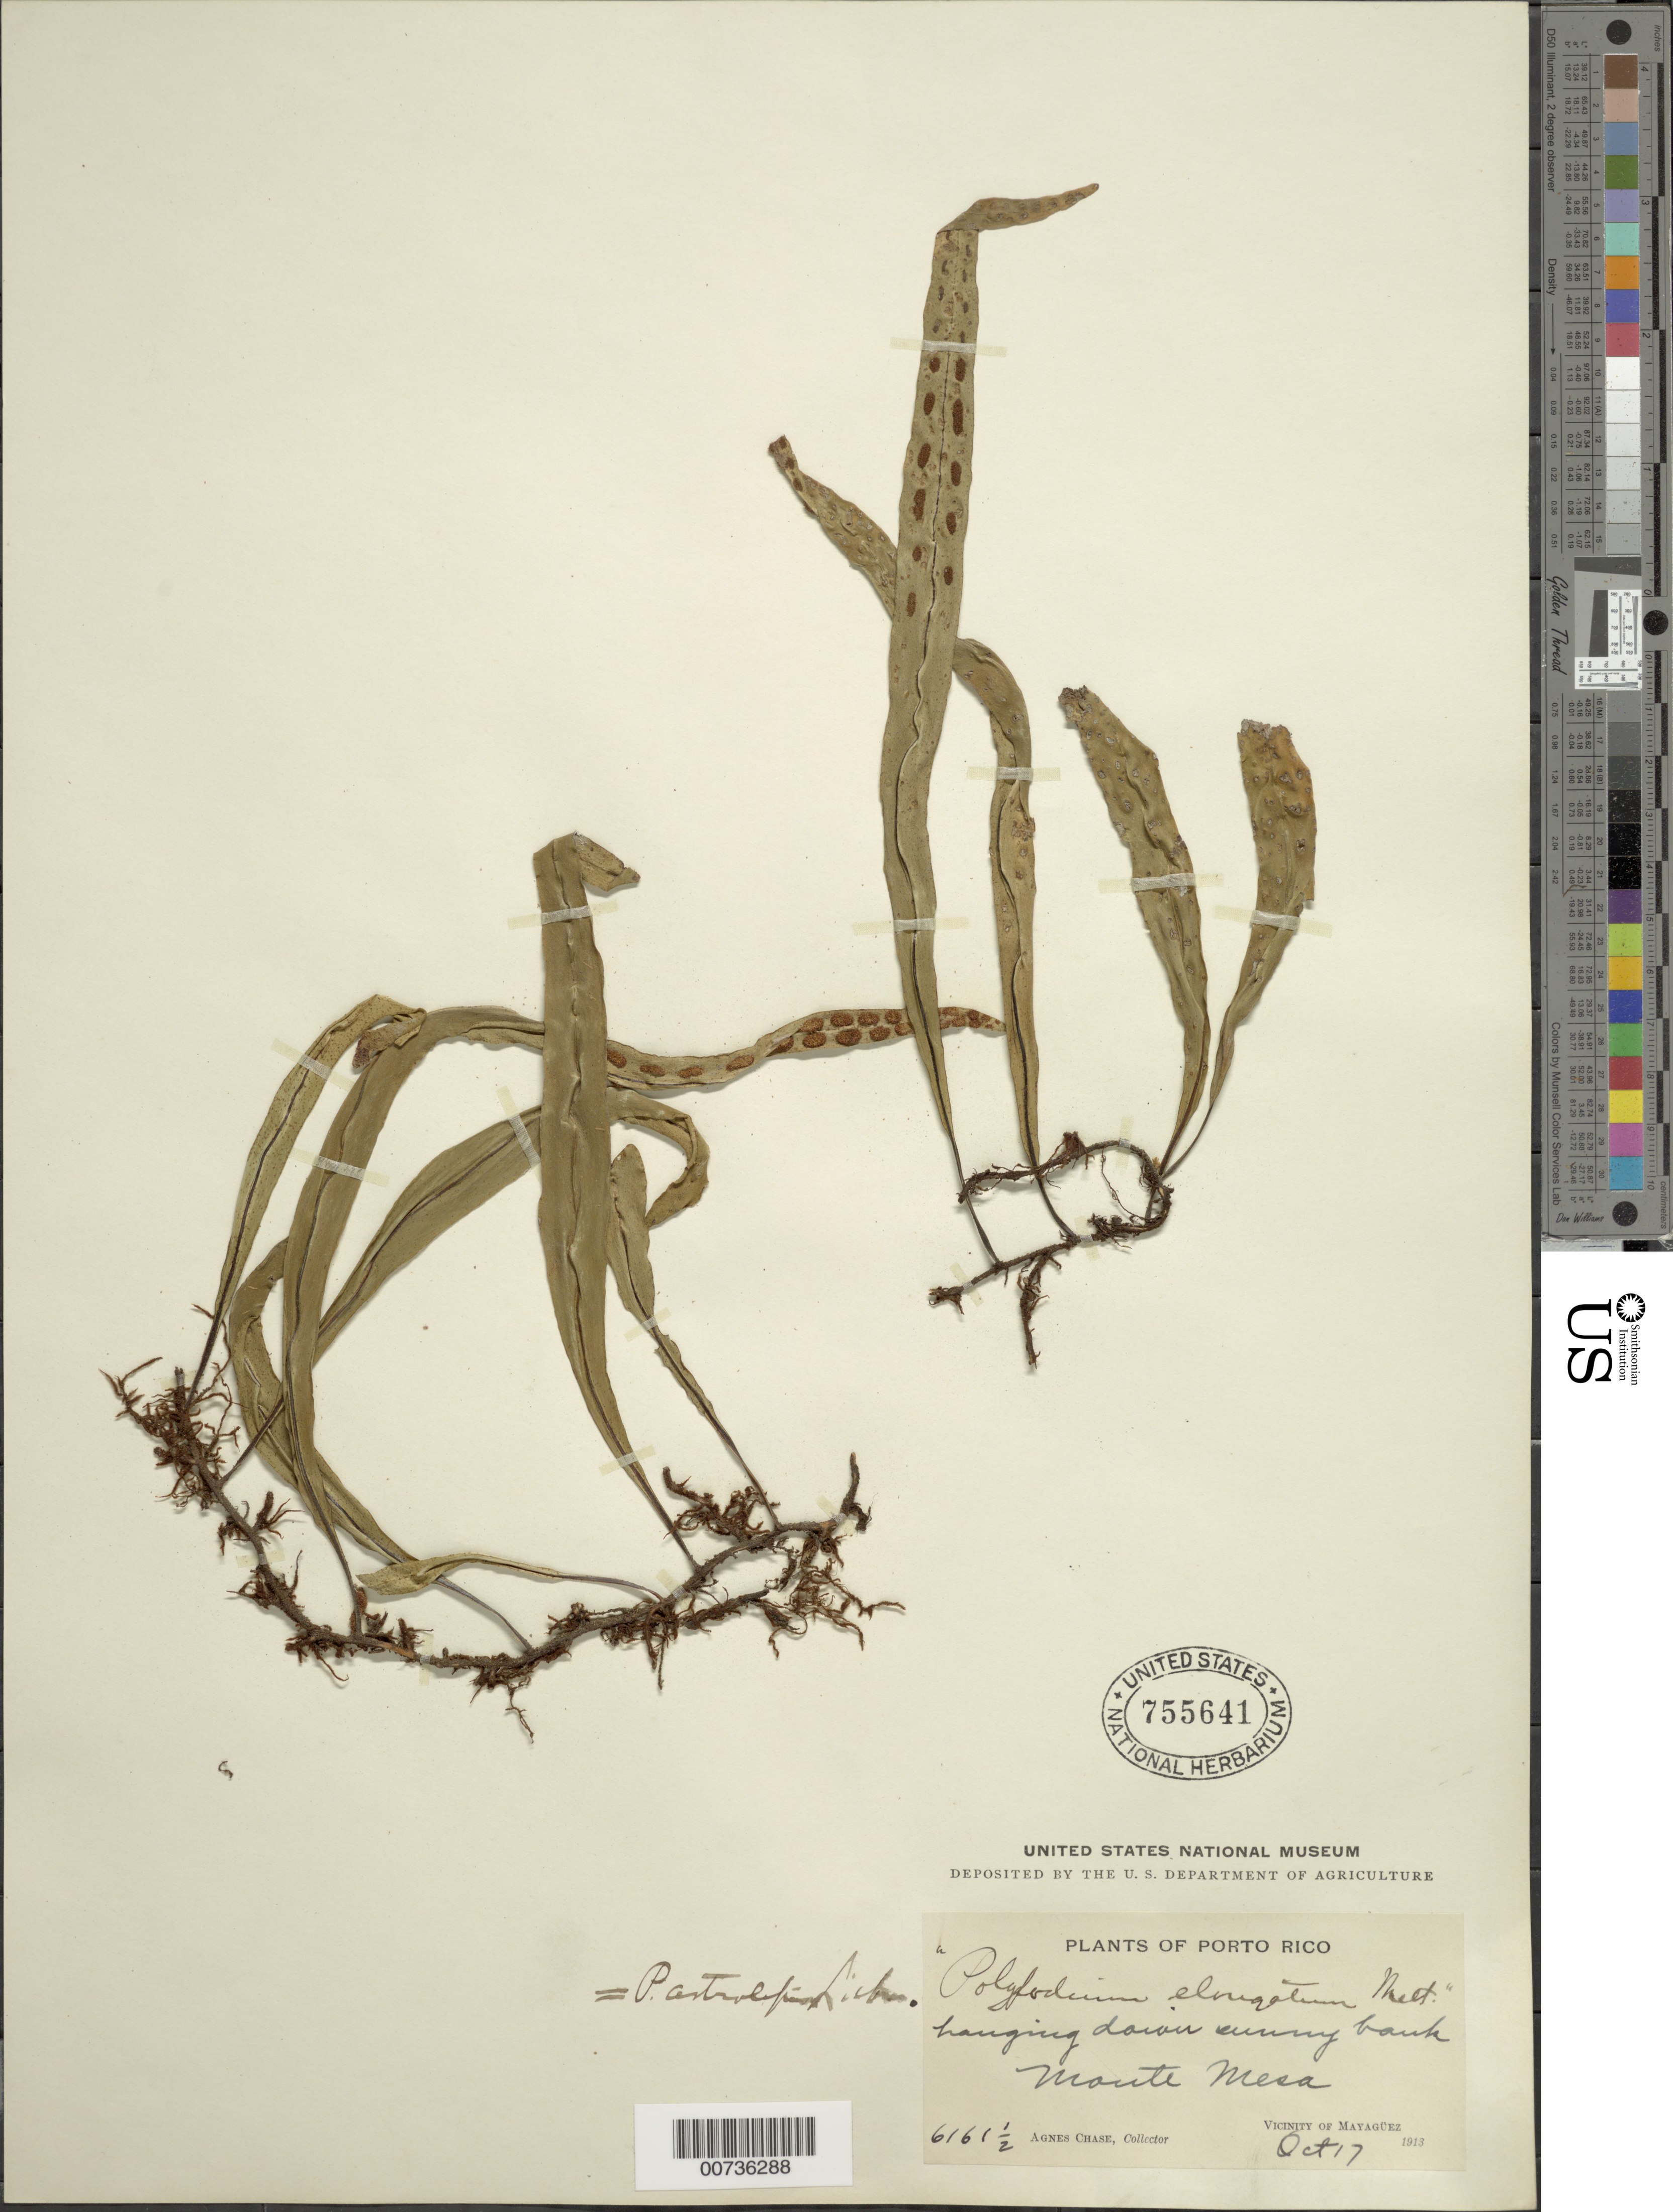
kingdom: Plantae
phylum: Tracheophyta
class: Polypodiopsida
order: Polypodiales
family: Polypodiaceae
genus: Pleopeltis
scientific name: Pleopeltis astrolepis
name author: (Liebm.) E. Fourn.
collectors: A. Chase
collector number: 61615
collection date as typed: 17 Oct 1913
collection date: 1913-10-17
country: Puerto Rico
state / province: Mayagüez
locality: Monte Mesa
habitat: Hanging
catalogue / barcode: US 755641